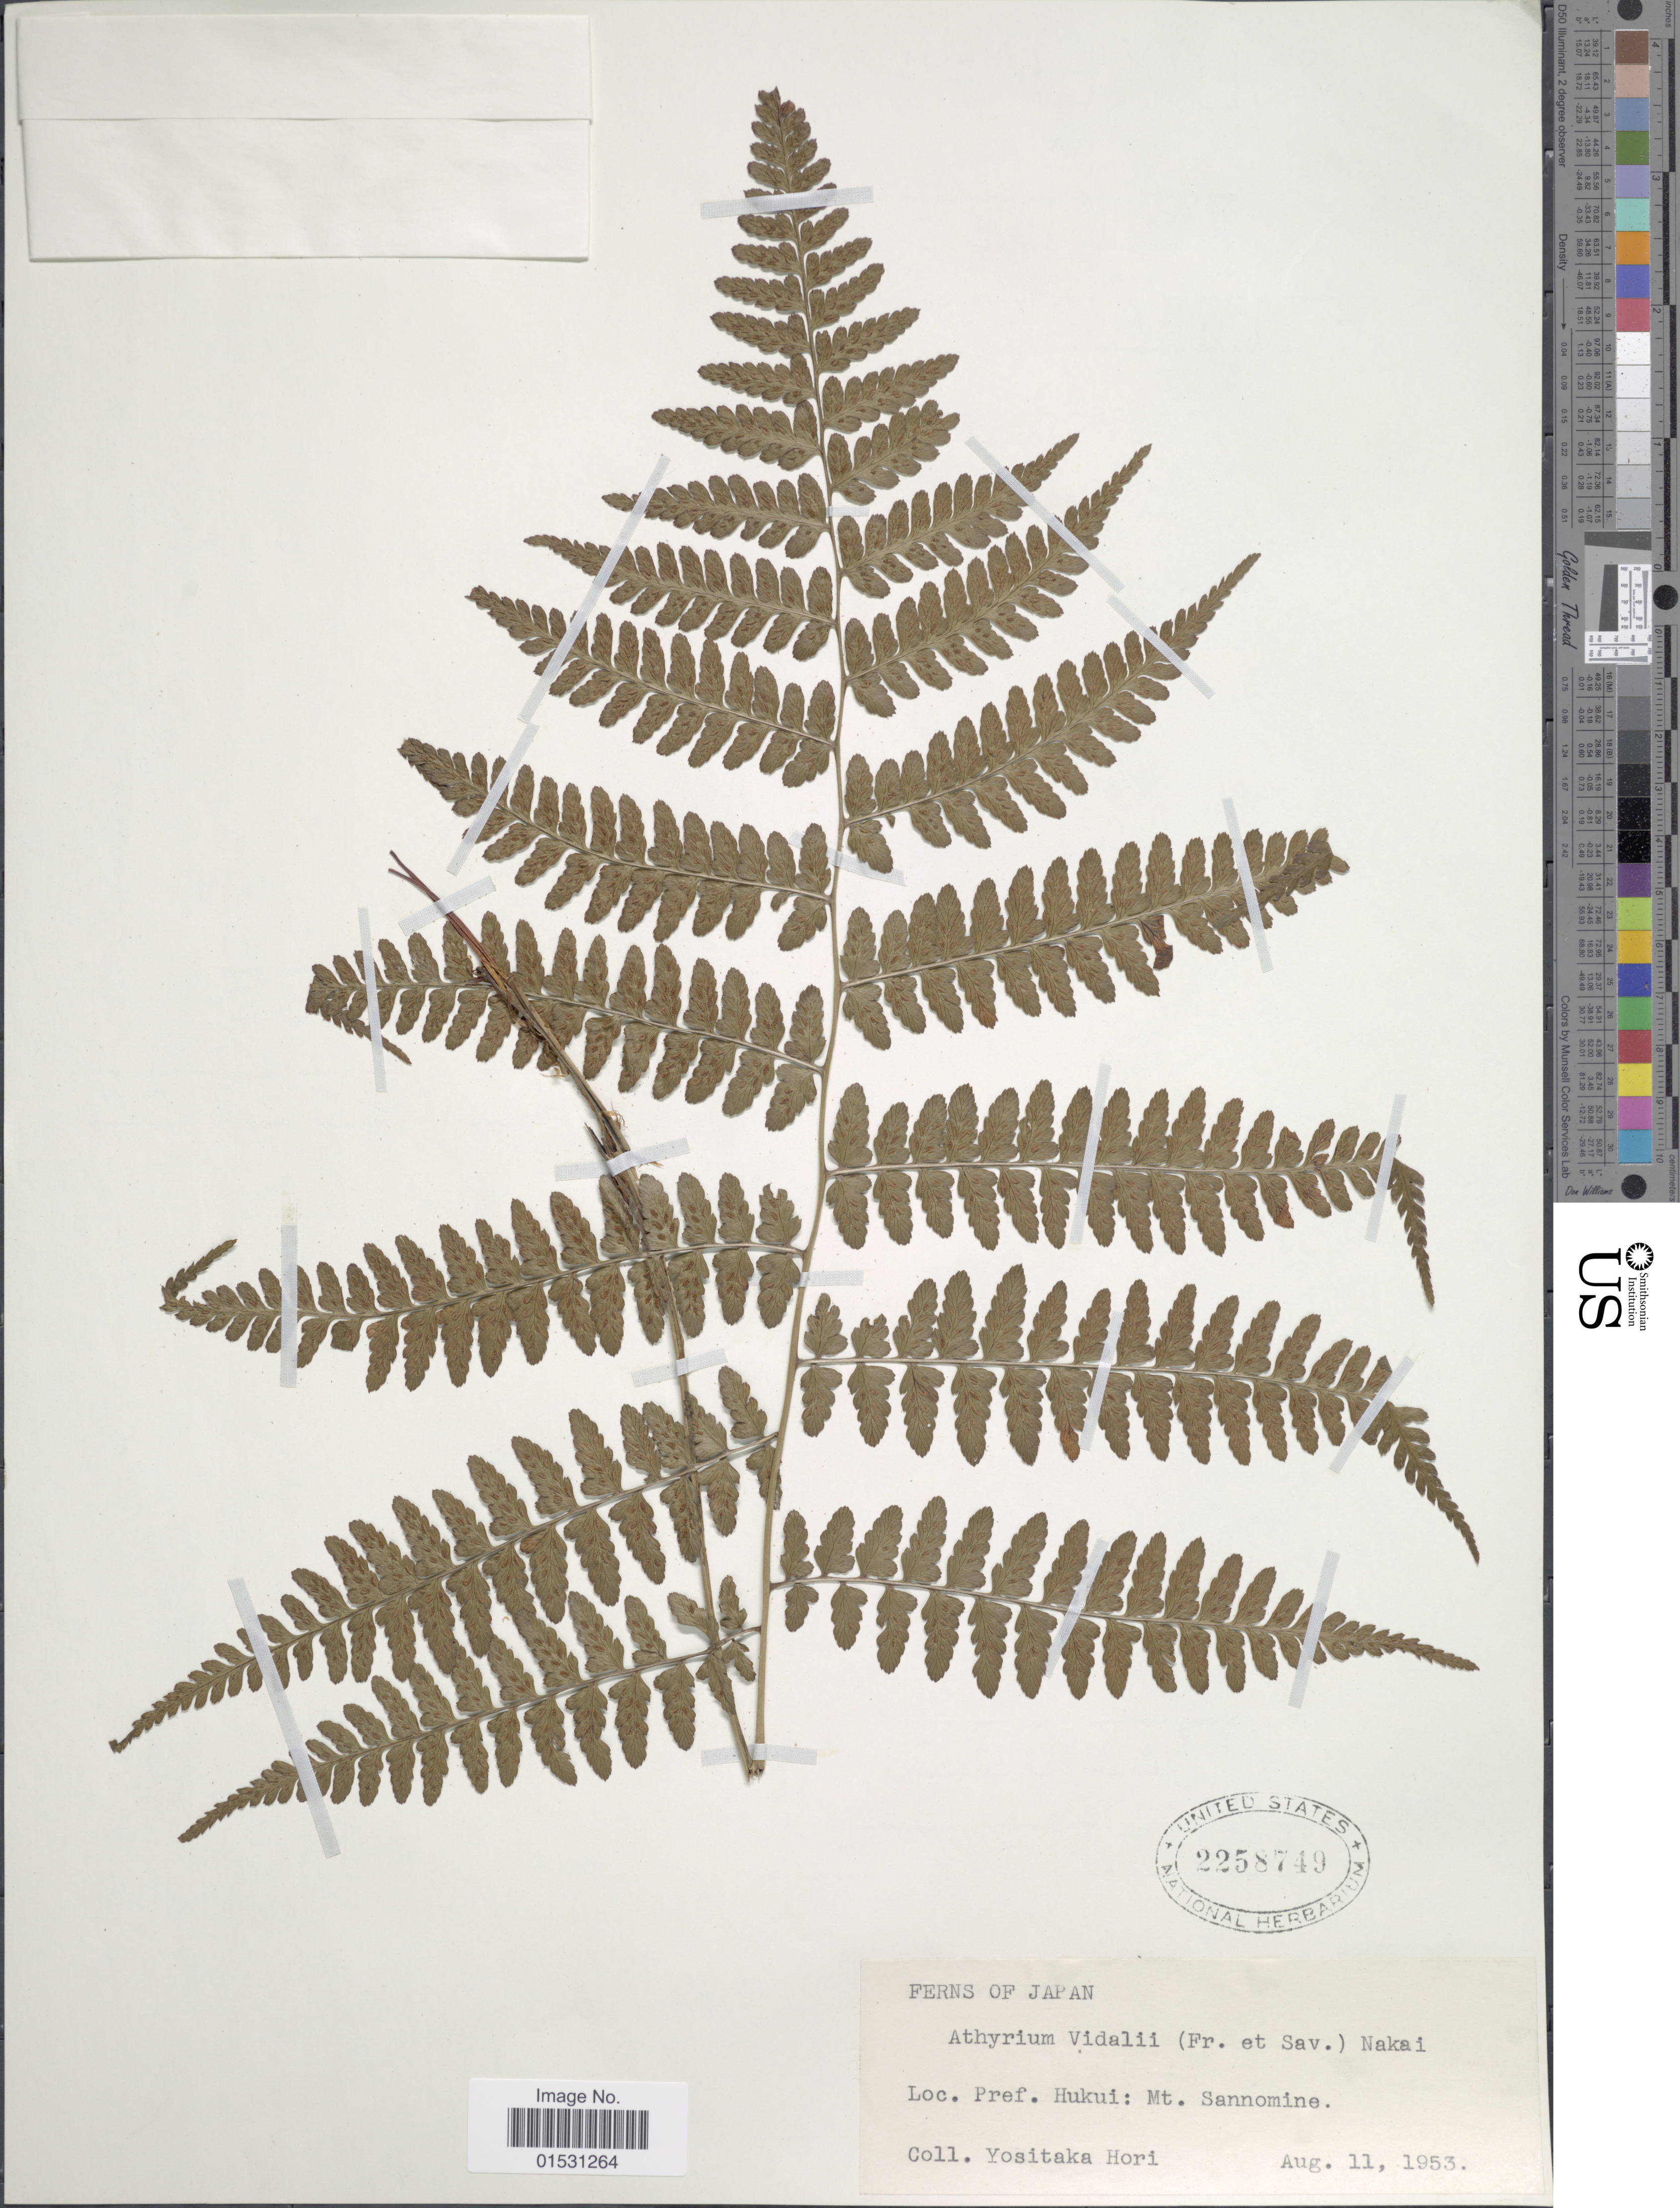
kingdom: Plantae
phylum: Tracheophyta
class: Polypodiopsida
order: Polypodiales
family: Athyriaceae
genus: Athyrium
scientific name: Athyrium vidalii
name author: (Franch. & Sav.) Nakai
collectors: H. Yositaka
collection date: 1953-08-11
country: Japan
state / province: Hukui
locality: Pref. Hukui: Mt. Sannomine.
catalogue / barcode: US 2258749